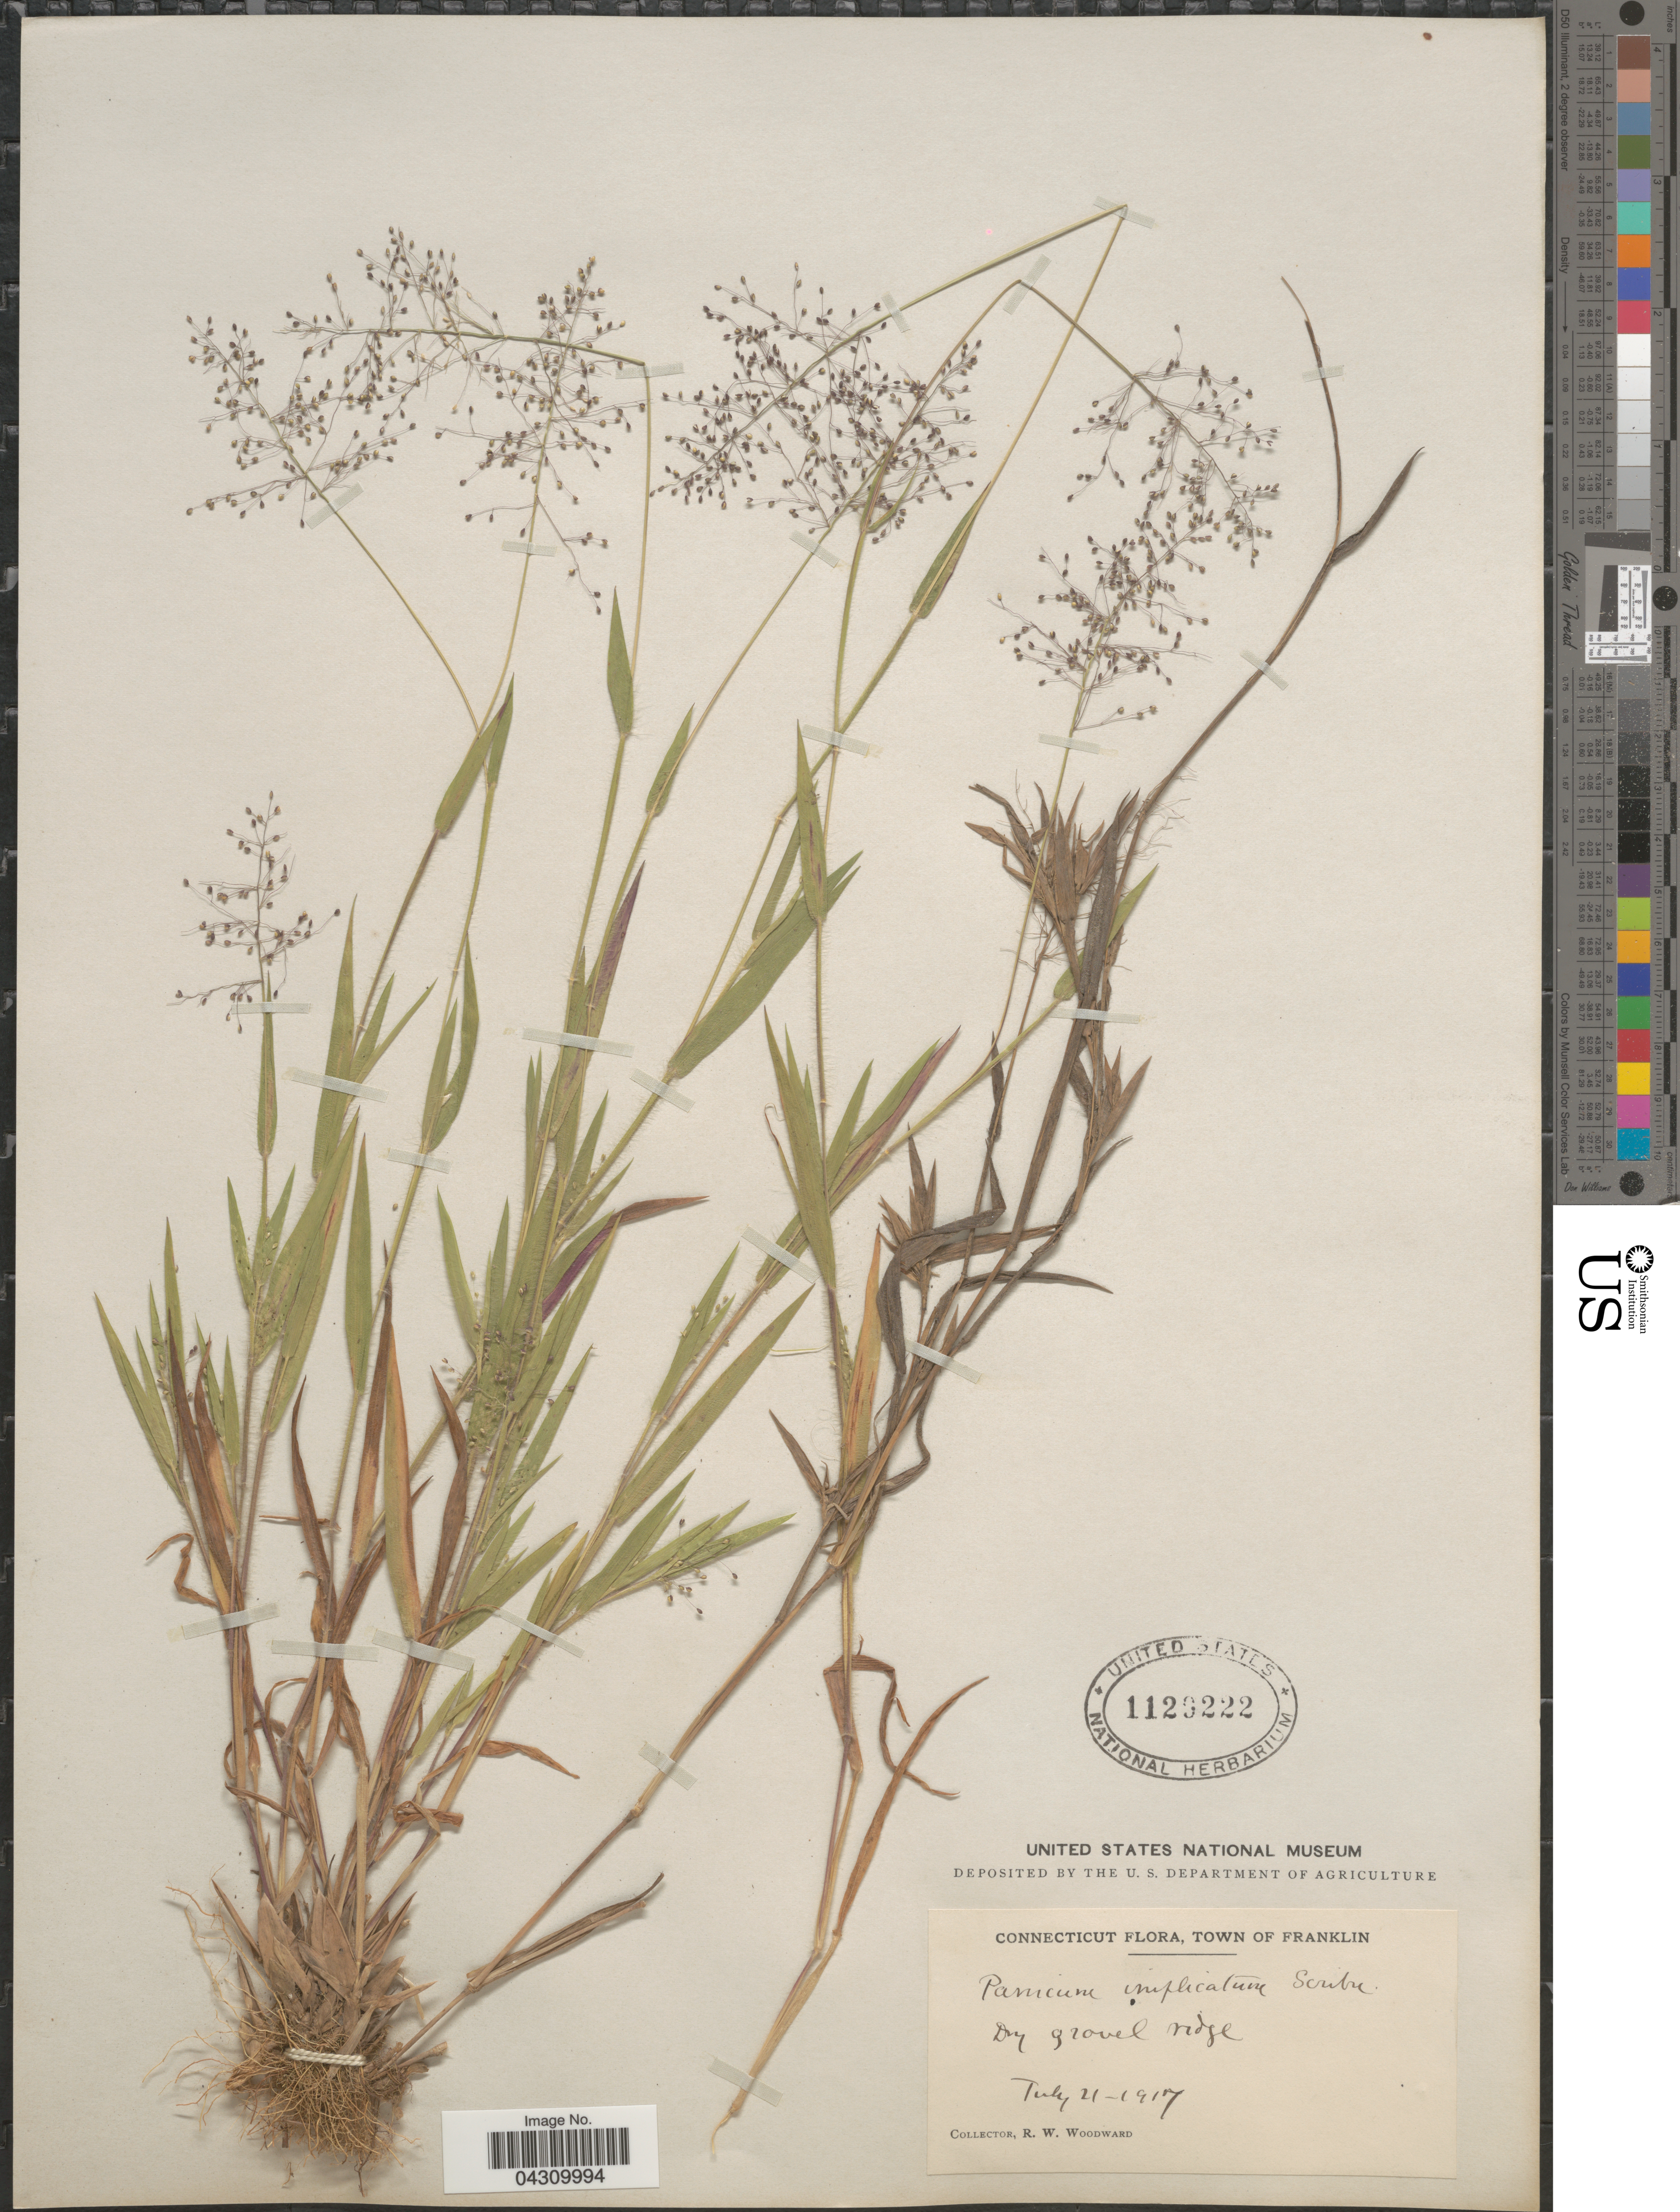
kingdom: Plantae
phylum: Tracheophyta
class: Liliopsida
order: Poales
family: Poaceae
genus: Dichanthelium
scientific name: Dichanthelium acuminatum var. acuminatum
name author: (Sw.) Gould & C.A. Clark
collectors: R. Woodward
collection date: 1917-07-21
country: United States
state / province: Connecticut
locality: Town of Franklin.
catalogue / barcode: US 1129222